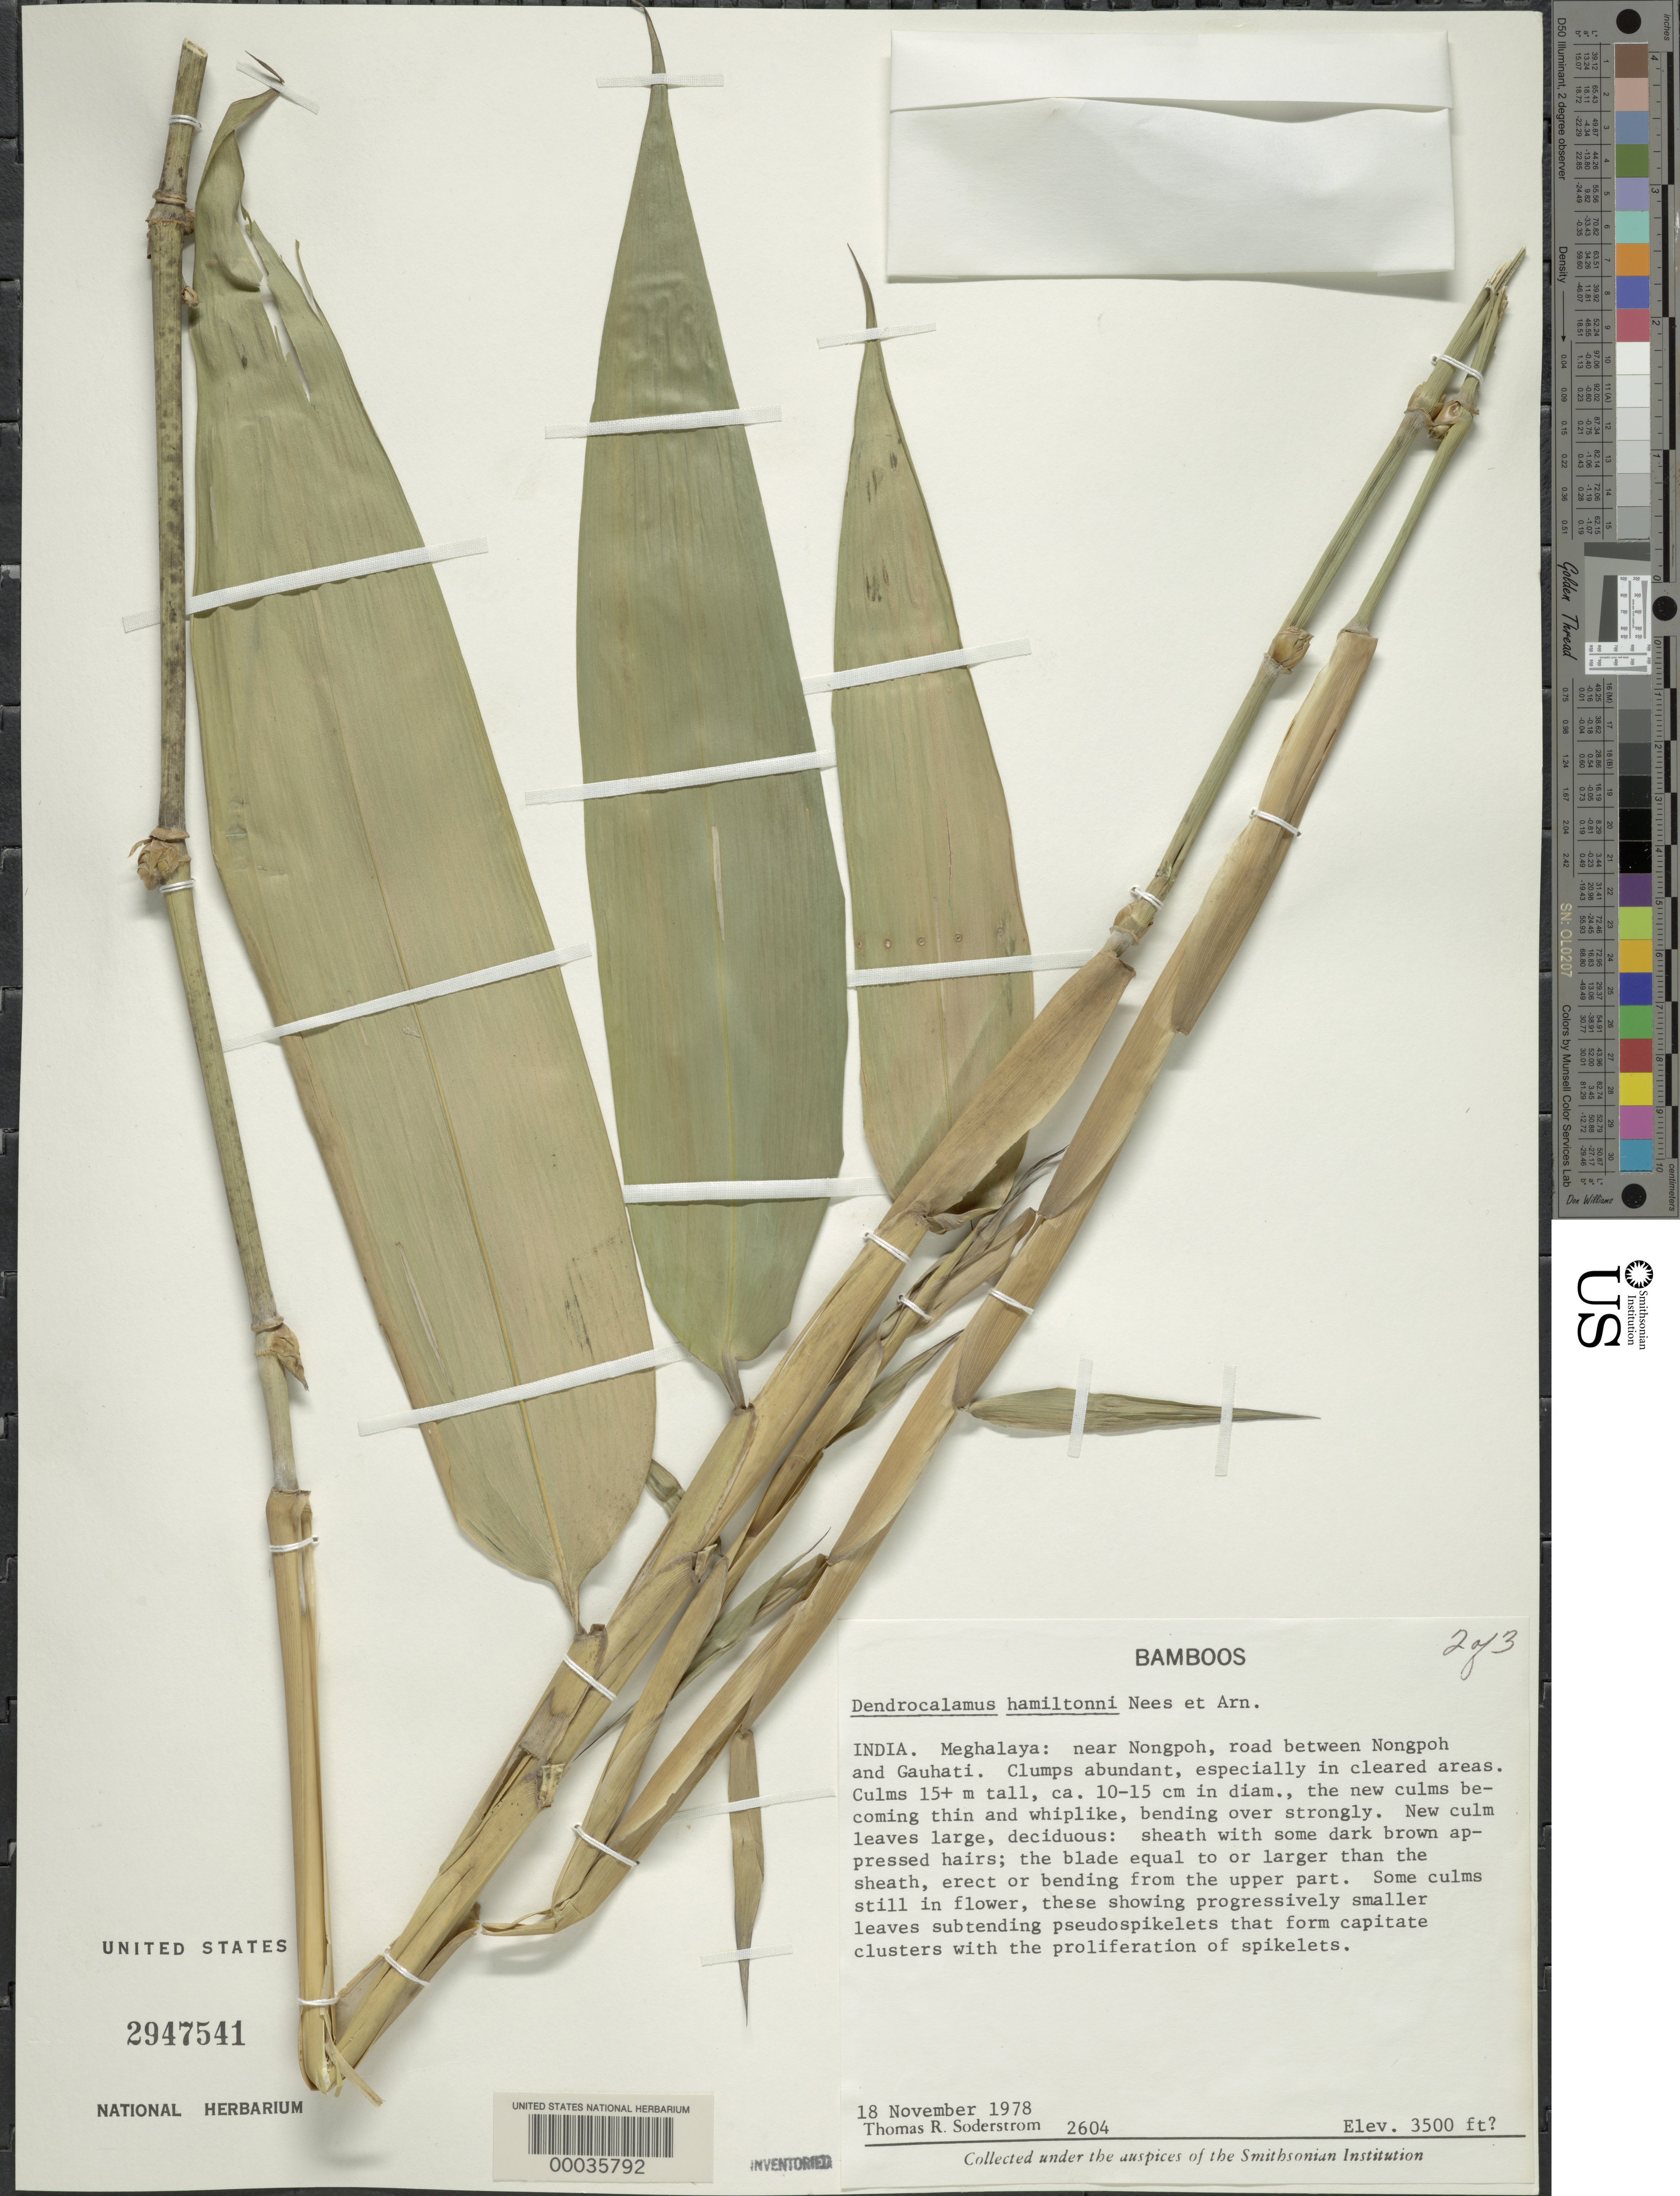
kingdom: Plantae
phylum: Tracheophyta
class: Liliopsida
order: Poales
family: Poaceae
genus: Dendrocalamus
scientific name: Dendrocalamus hamiltonii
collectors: T. R. Soderstrom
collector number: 2604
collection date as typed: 18 Nov 1978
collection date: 1978-11-18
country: India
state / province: Meghalaya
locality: Nongpoh, gauhati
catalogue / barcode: US 2947541